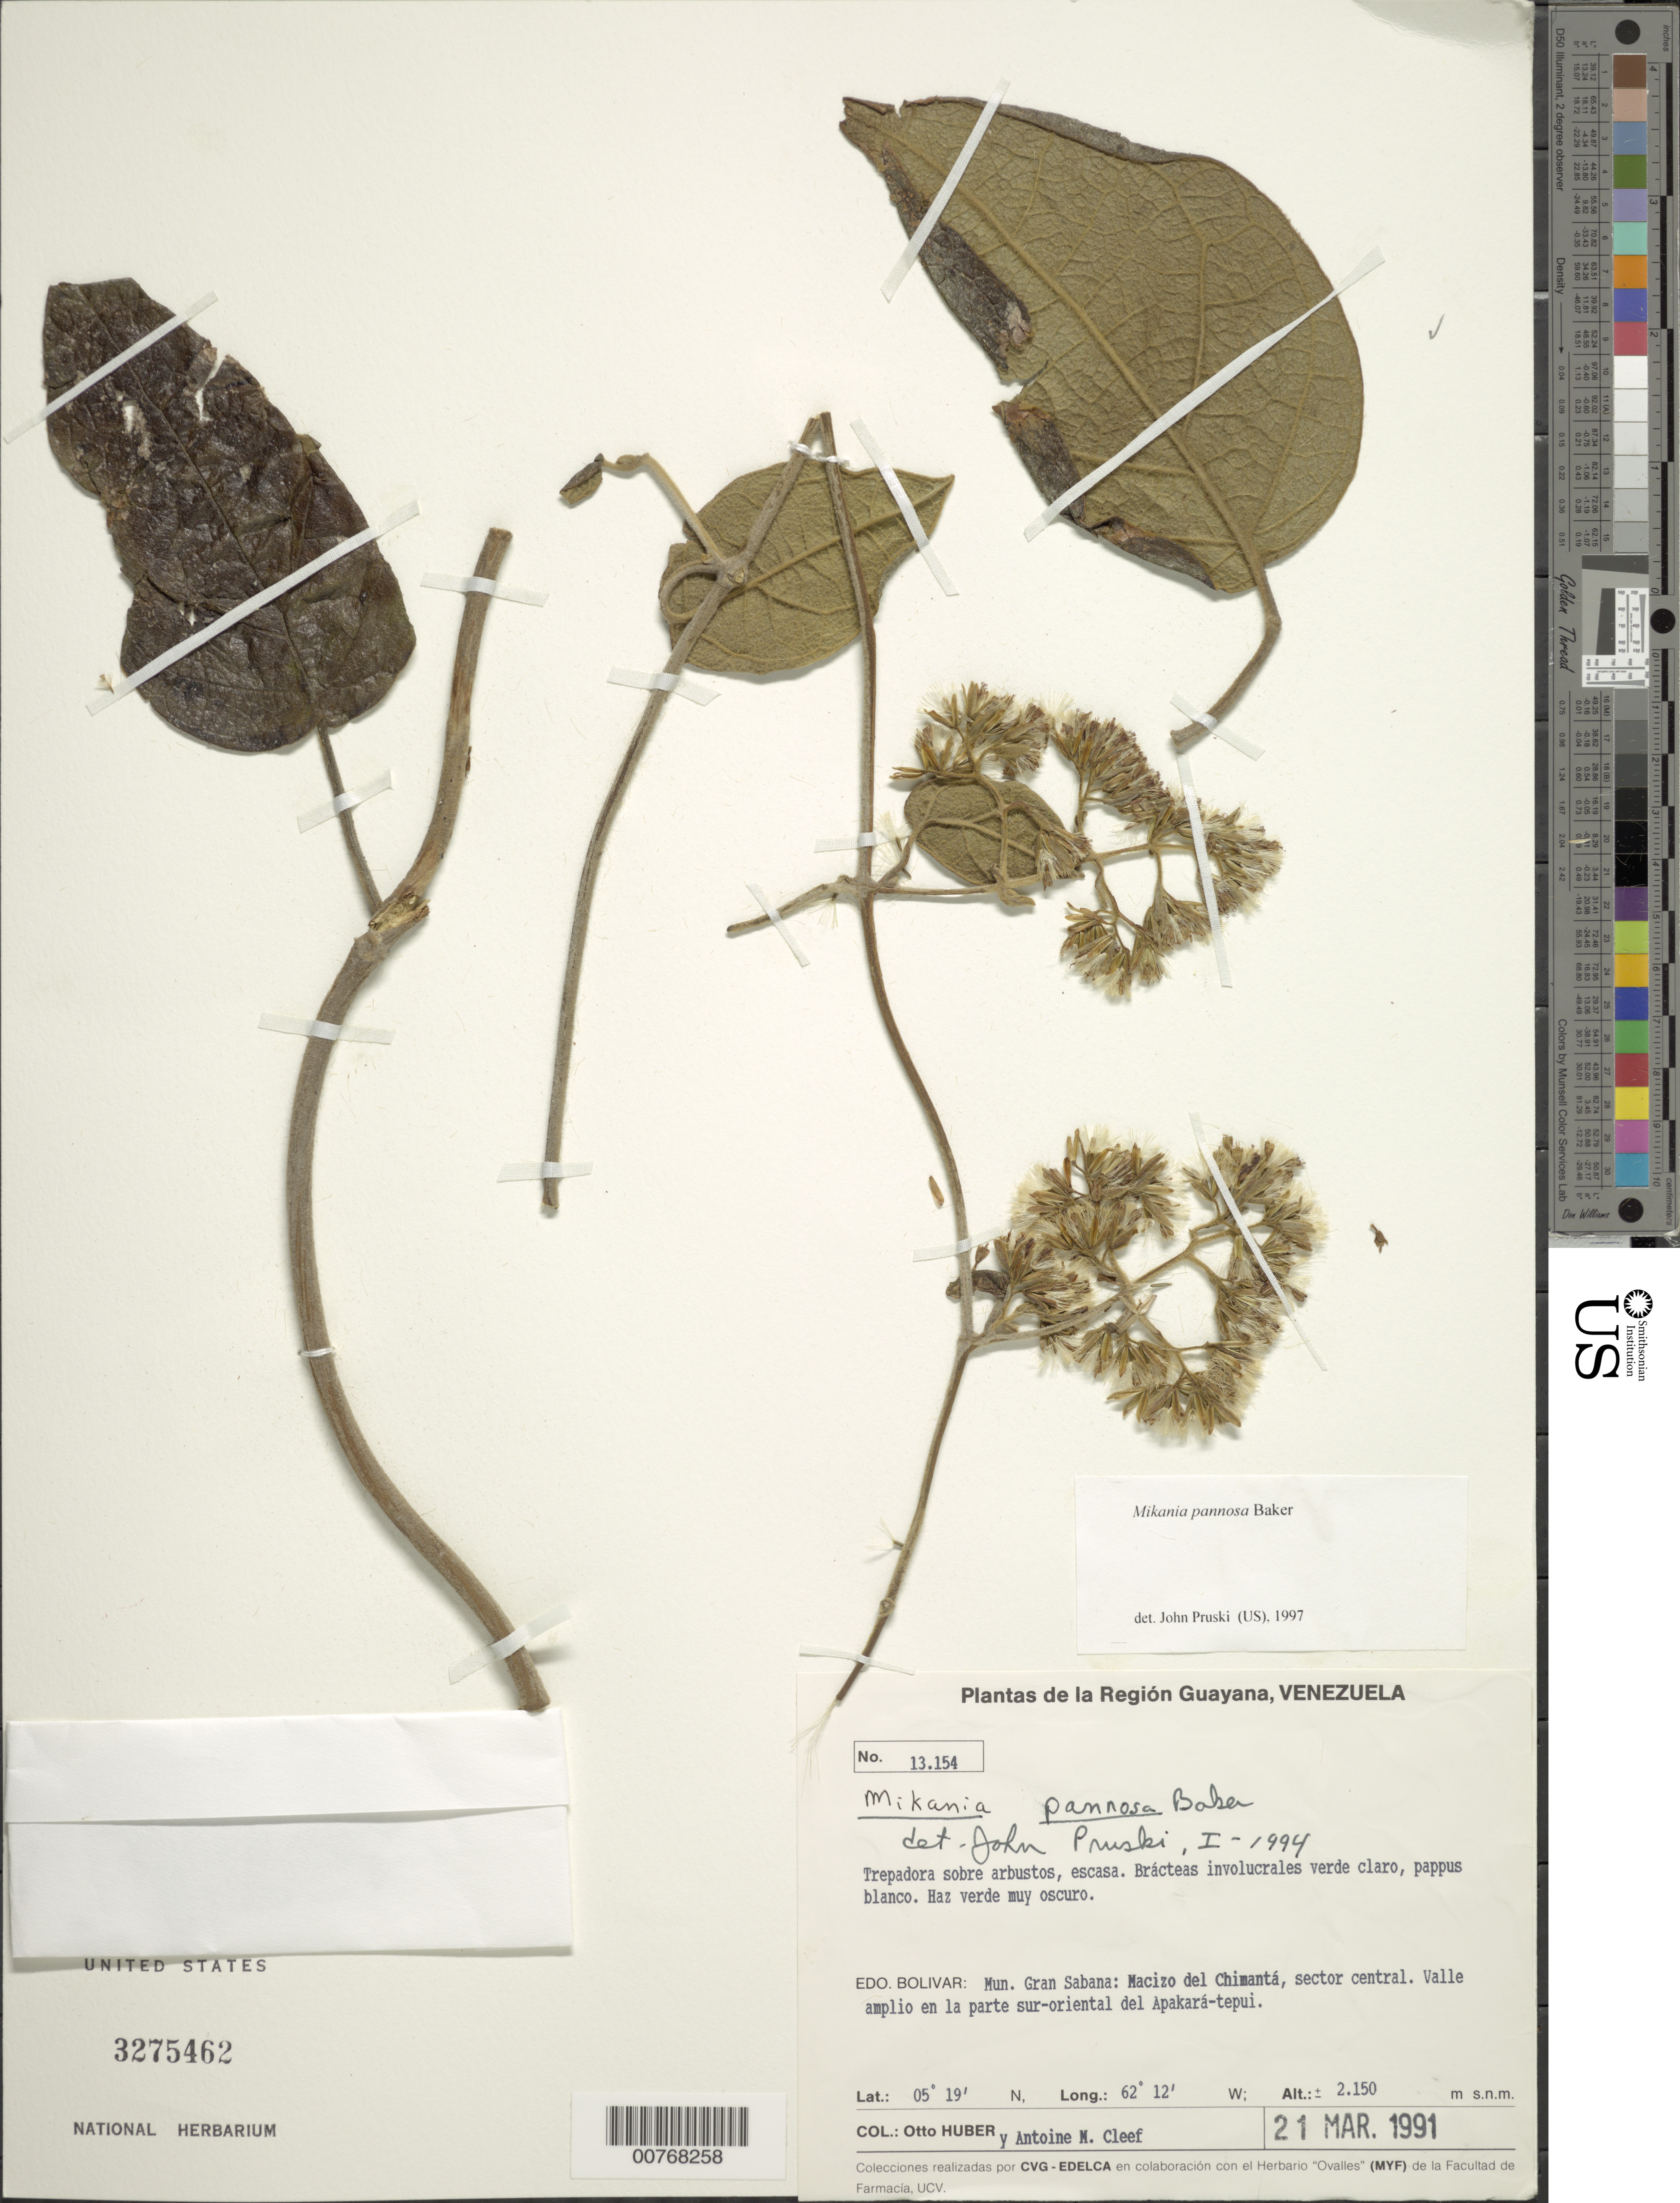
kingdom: Plantae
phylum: Tracheophyta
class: Magnoliopsida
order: Asterales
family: Asteraceae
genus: Mikania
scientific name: Mikania pannosa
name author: Baker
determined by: Pruski, J. F.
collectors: O. Huber & A. M. Cleef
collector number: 13154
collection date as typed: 21-Mar-91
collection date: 1991-03-21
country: Venezuela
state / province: Bolívar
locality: Mun. Gran Sabana, Macizo del Chimantá, sector central; valle amplio SE del Apacará-tepuí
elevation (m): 2150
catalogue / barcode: US 3275462